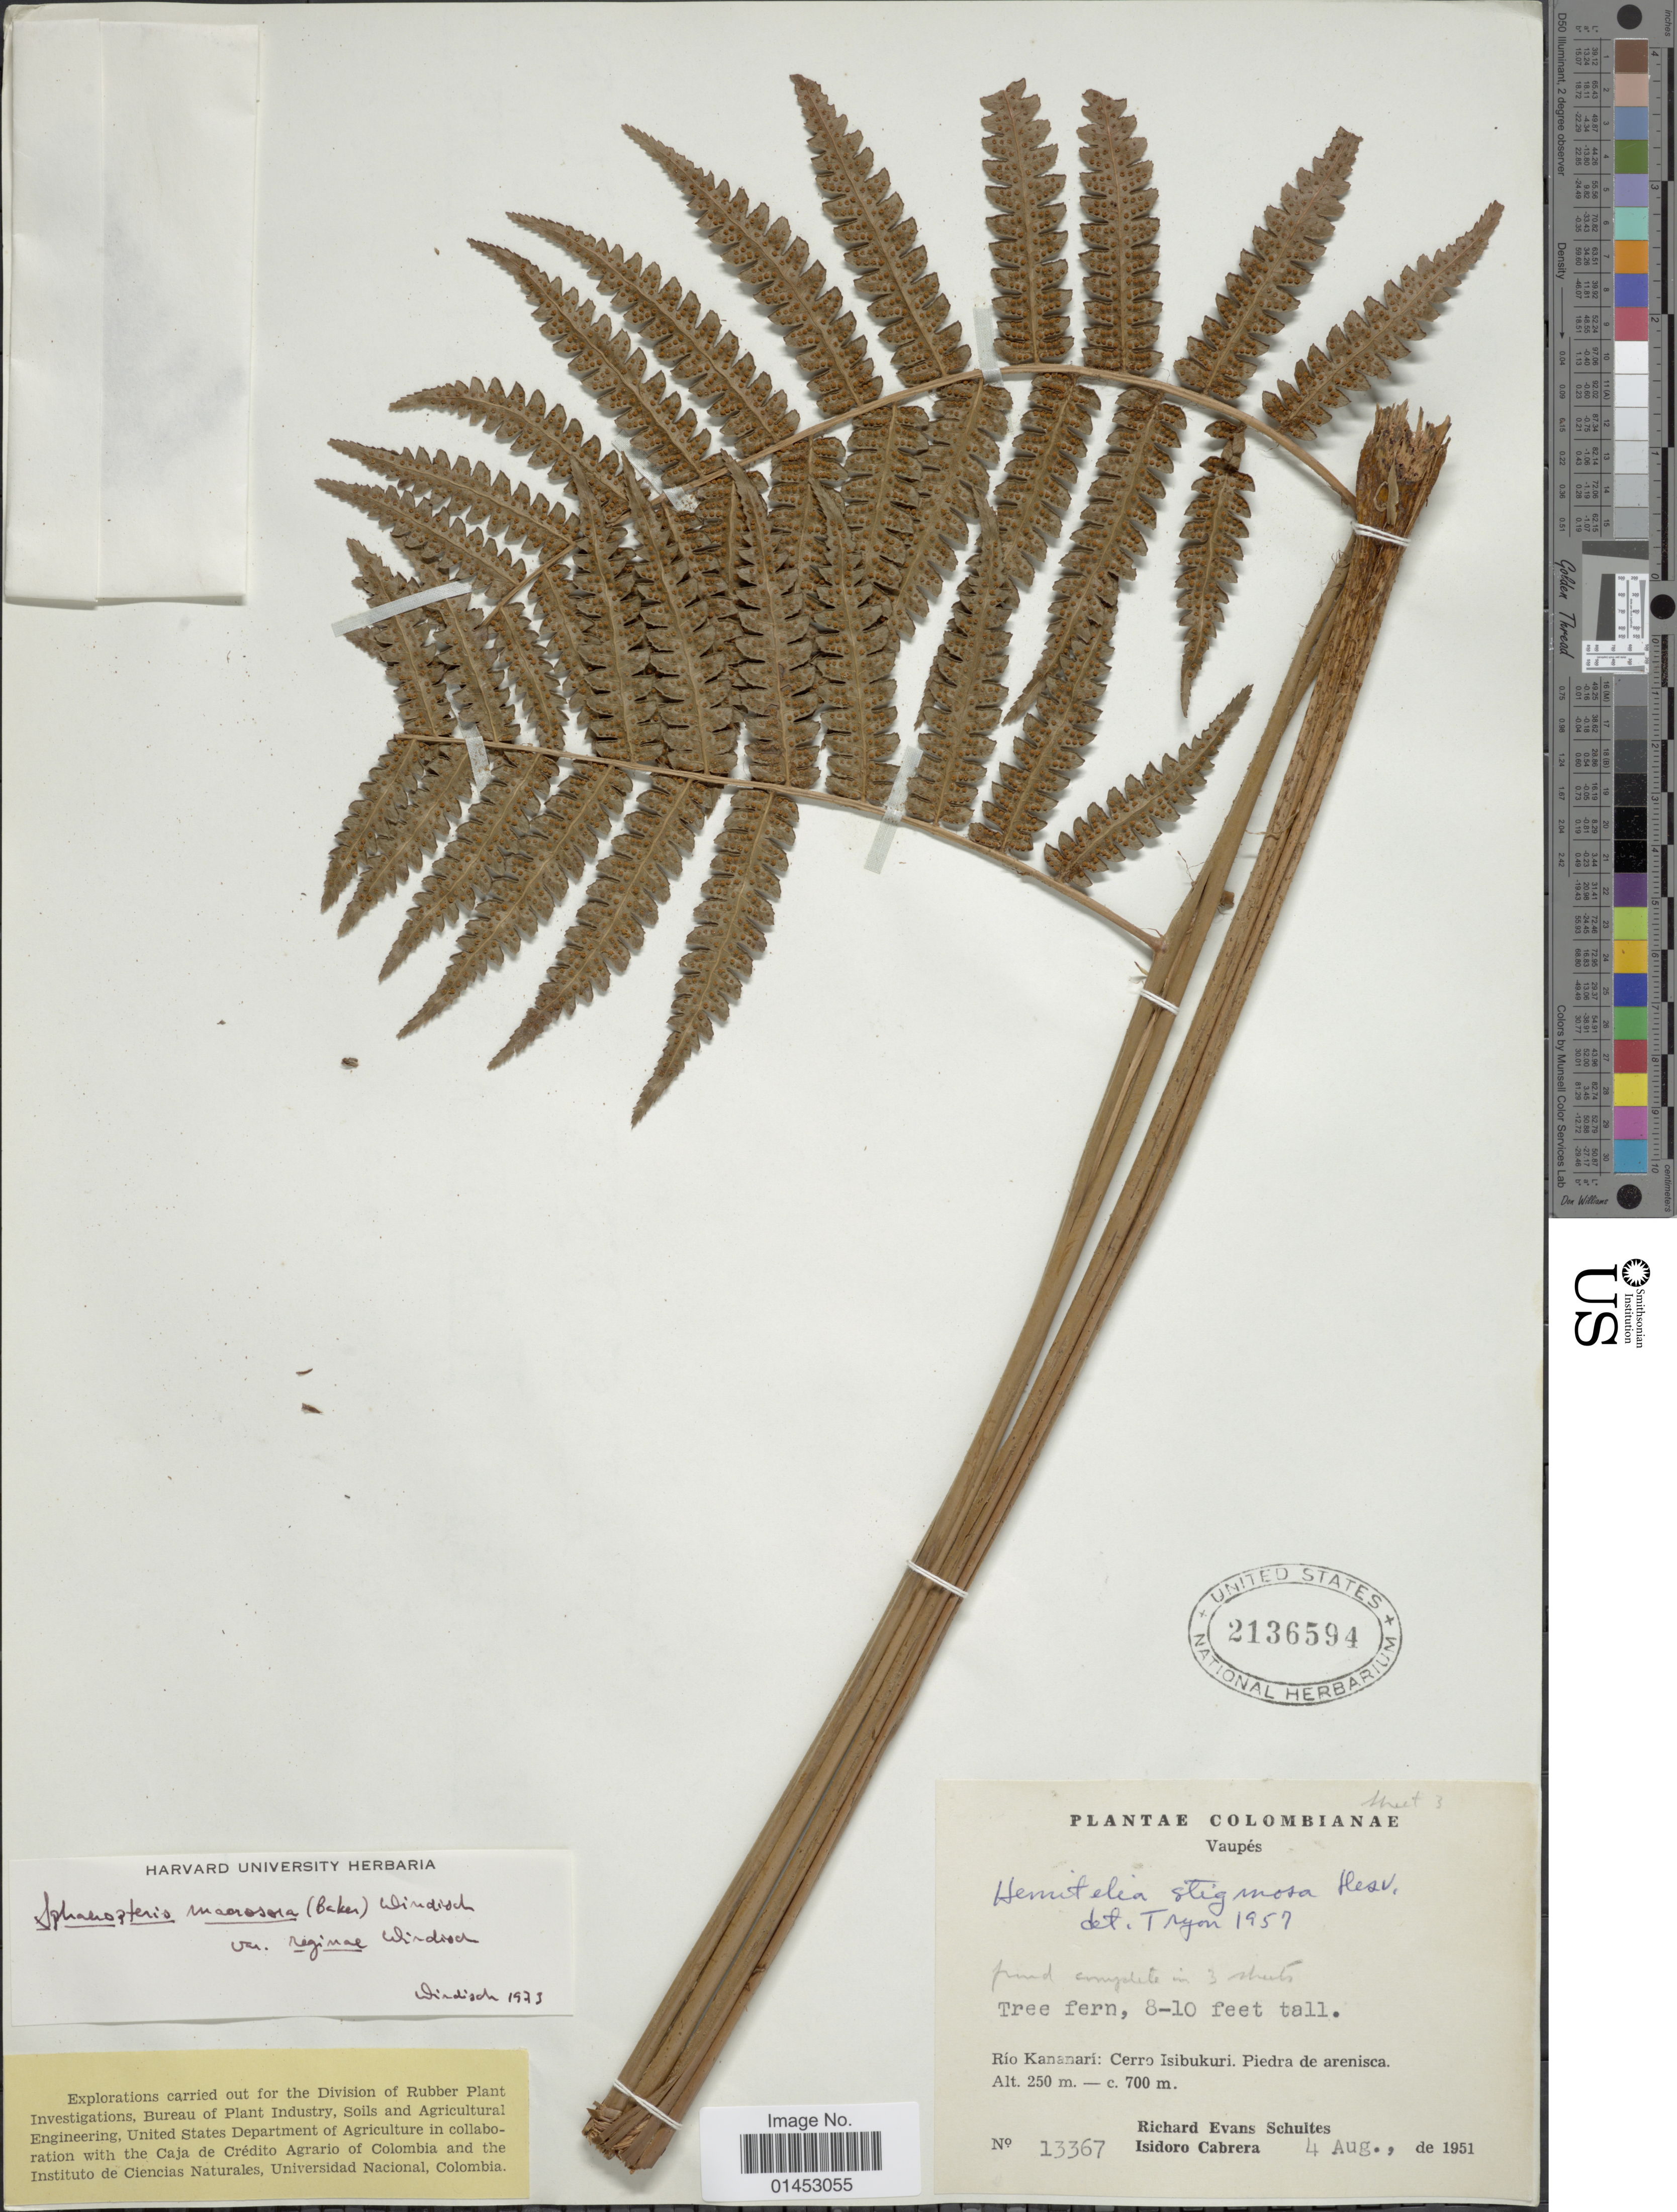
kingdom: Plantae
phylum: Tracheophyta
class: Polypodiopsida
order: Cyatheales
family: Cyatheaceae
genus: Cyathea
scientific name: Cyathea traillii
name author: (Baker) Domin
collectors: R. E. Schultes & I. Cabrera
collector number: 13367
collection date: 1951-08-04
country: Colombia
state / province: Vaupés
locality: Rio Kananari: Cerro Isibukuri, Piedra de arenisca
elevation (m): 250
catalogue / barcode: US 2136594